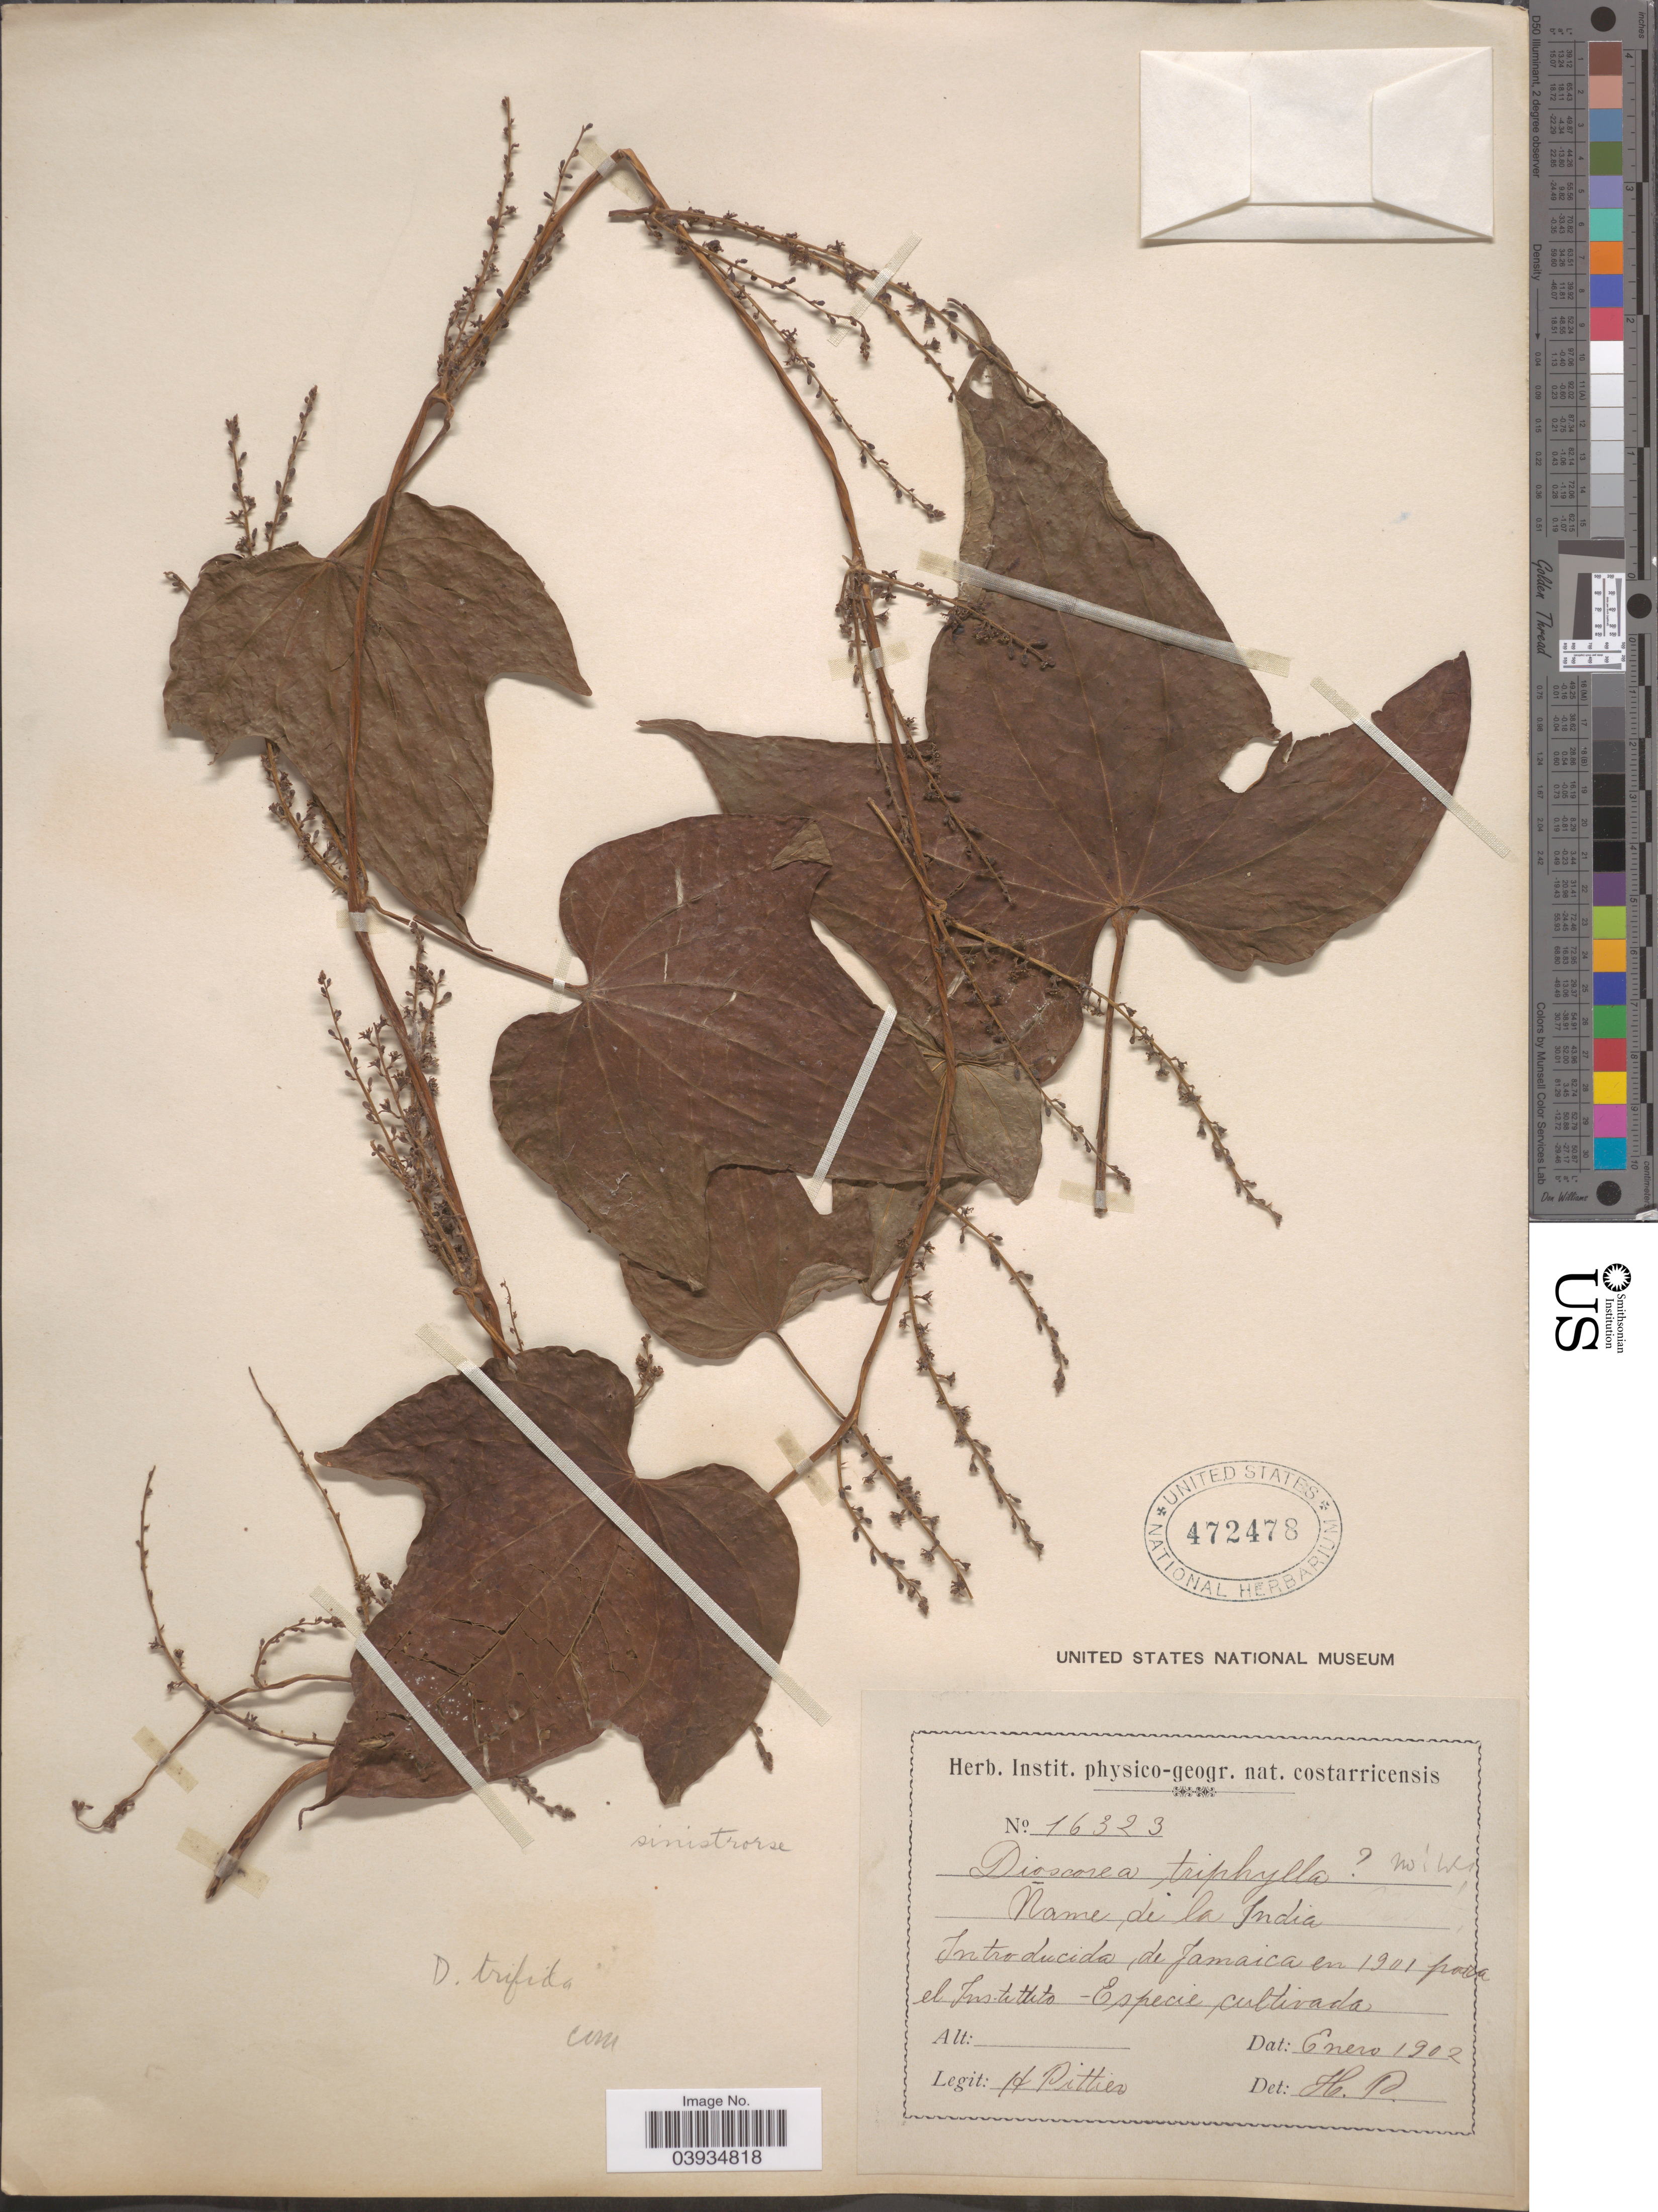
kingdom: Plantae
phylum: Tracheophyta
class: Liliopsida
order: Dioscoreales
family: Dioscoreaceae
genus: Dioscorea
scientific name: Dioscorea trifida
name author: L. f.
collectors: H. F. Pittier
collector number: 16323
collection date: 1902-01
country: Costa Rica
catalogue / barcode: US 472478